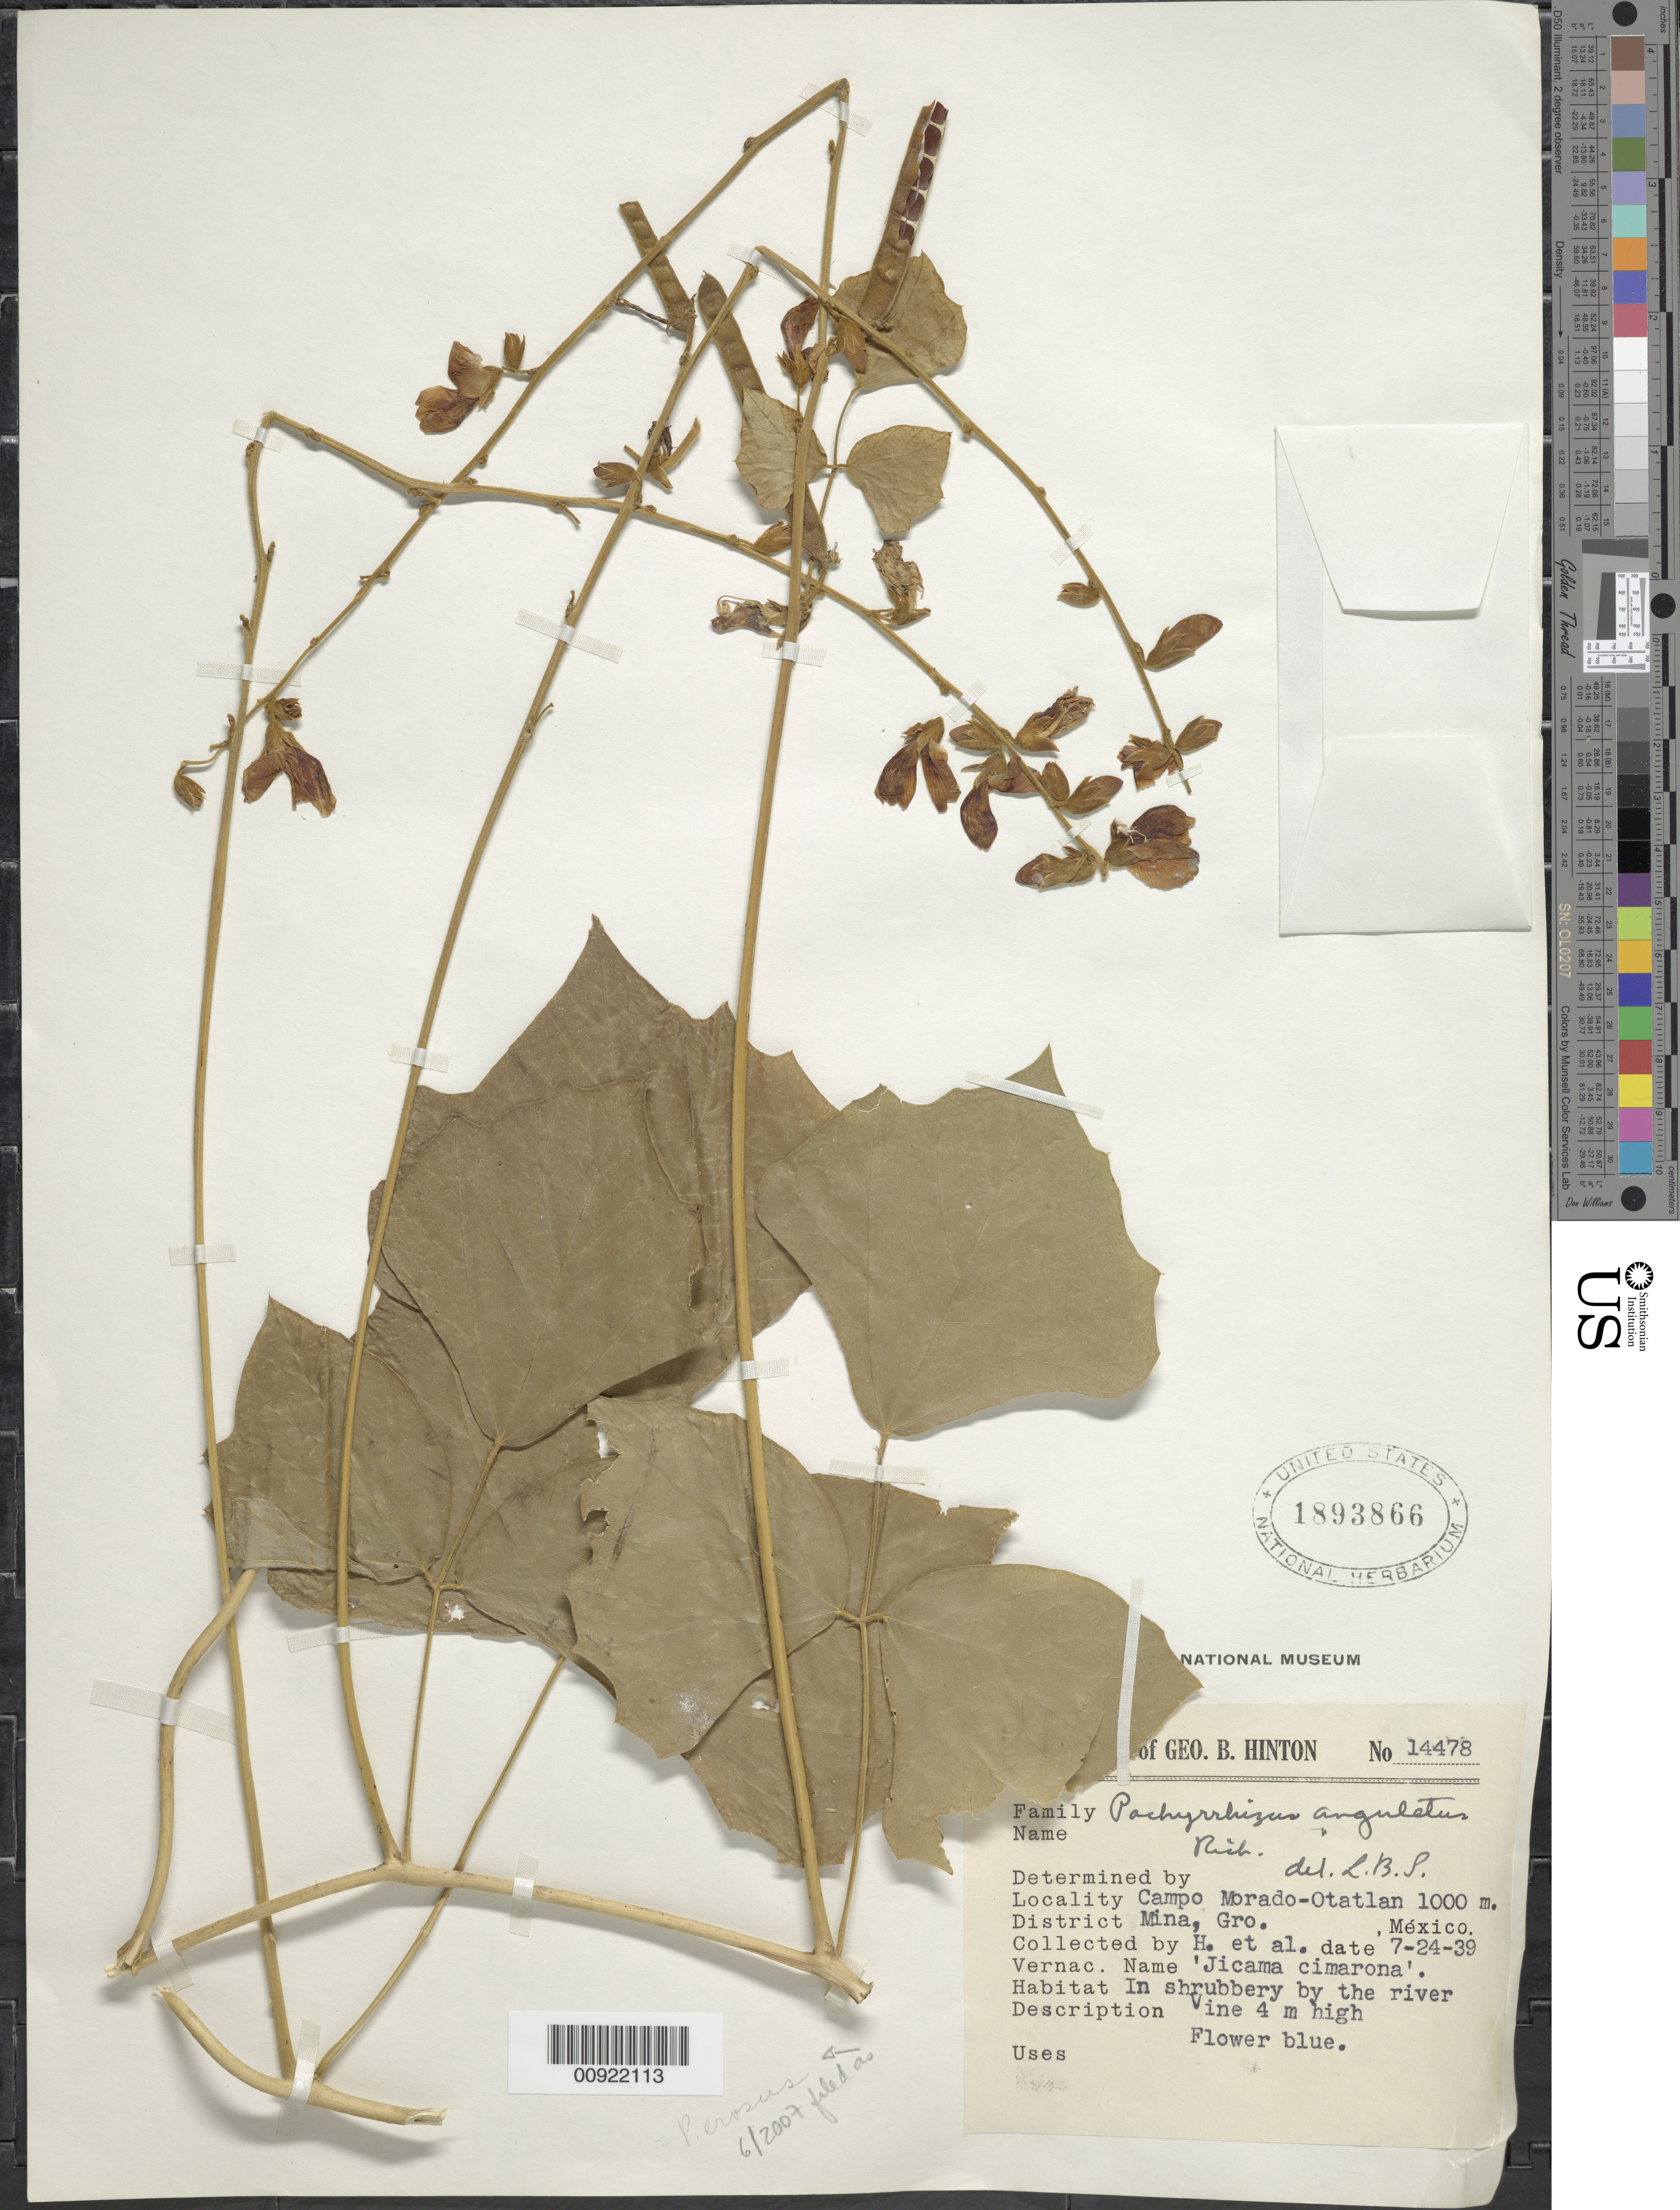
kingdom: Plantae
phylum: Tracheophyta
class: Magnoliopsida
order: Fabales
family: Fabaceae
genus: Pachyrhizus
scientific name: Pachyrhizus erosus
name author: (L.) Urb.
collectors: G. B. Hinton & et al.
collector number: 14478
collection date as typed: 24 Jul 1939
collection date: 1939-07-24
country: Mexico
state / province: Guerrero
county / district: Mina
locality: Campo Morado - Otatlán, District Mina, Guerrero.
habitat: In shrubbery by the river.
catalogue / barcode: US 1893866